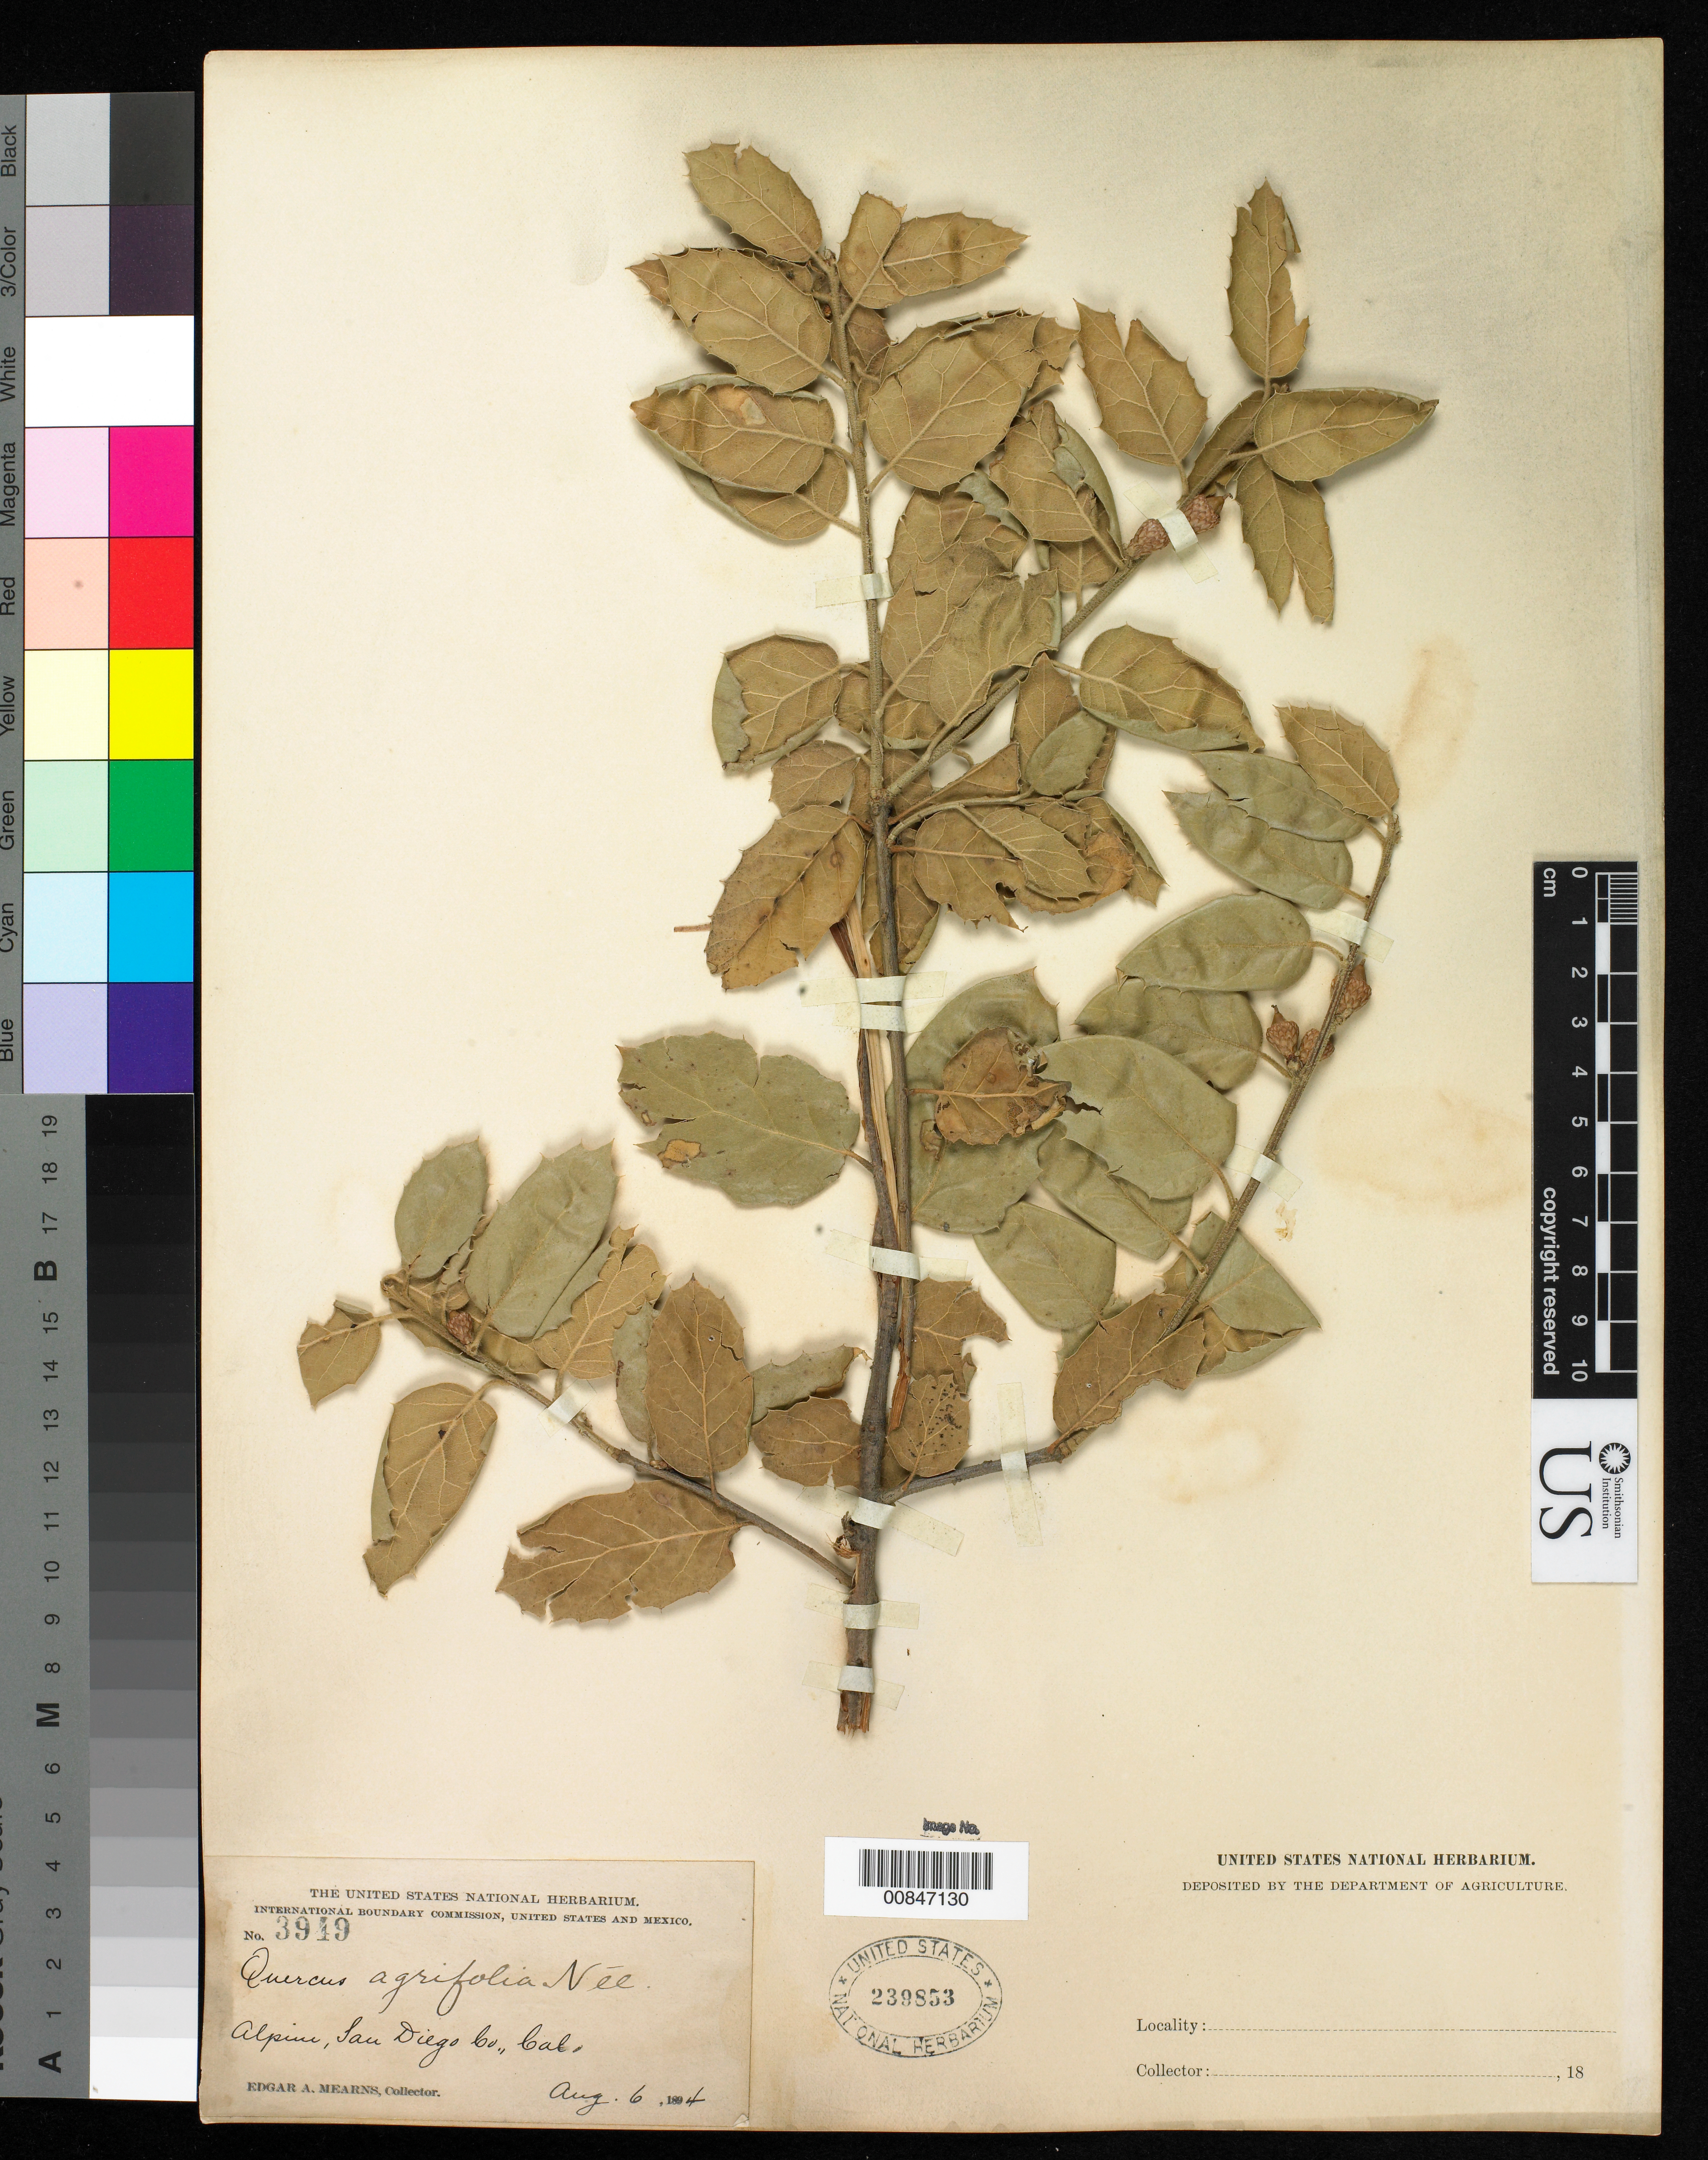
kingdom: Plantae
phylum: Tracheophyta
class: Magnoliopsida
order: Fagales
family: Fagaceae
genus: Quercus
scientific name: Quercus agrifolia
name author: Née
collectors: E. A. Mearns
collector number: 3949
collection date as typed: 06 Aug 1894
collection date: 1894-08-06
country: United States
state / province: California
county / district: San Diego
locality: Alpine, San Diego County, California.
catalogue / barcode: US 239853